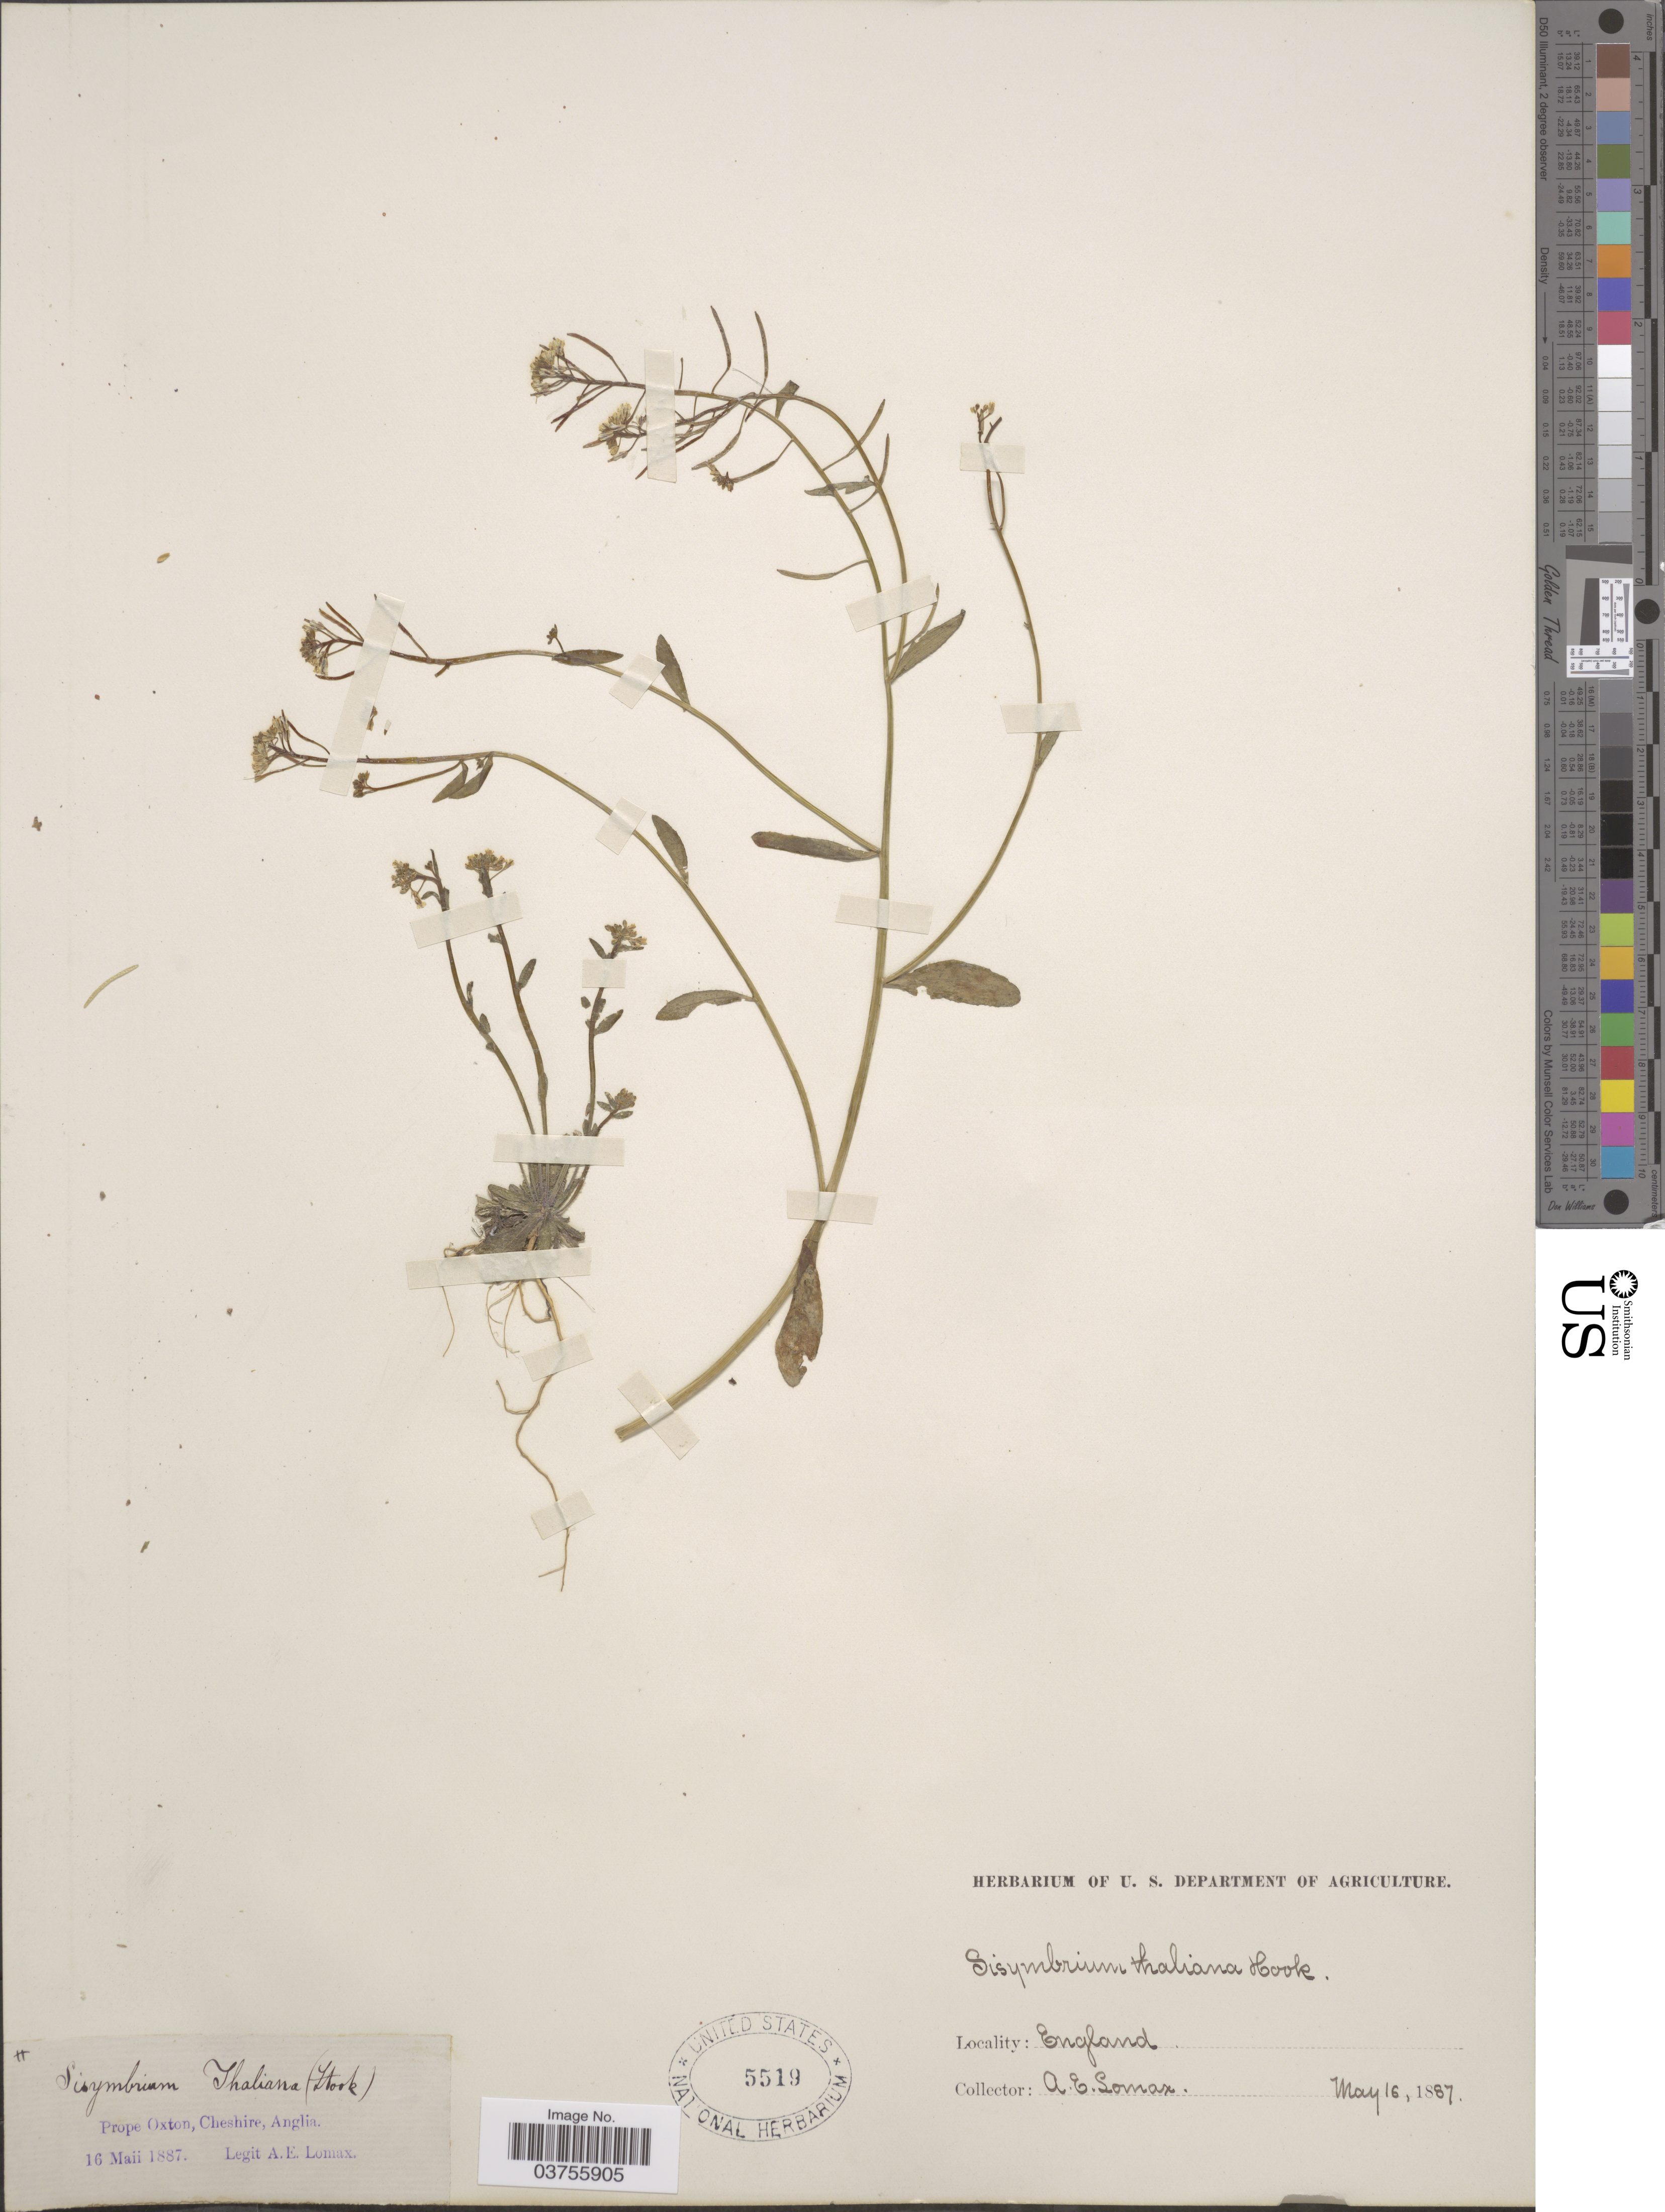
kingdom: Plantae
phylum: Tracheophyta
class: Magnoliopsida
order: Brassicales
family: Brassicaceae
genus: Arabidopsis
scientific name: Arabidopsis thaliana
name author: (L.) Heynh.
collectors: A. Lomax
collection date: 1887-05-16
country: United Kingdom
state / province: England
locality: Prope Oxton, Cheshire, Anglia.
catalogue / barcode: US 5519